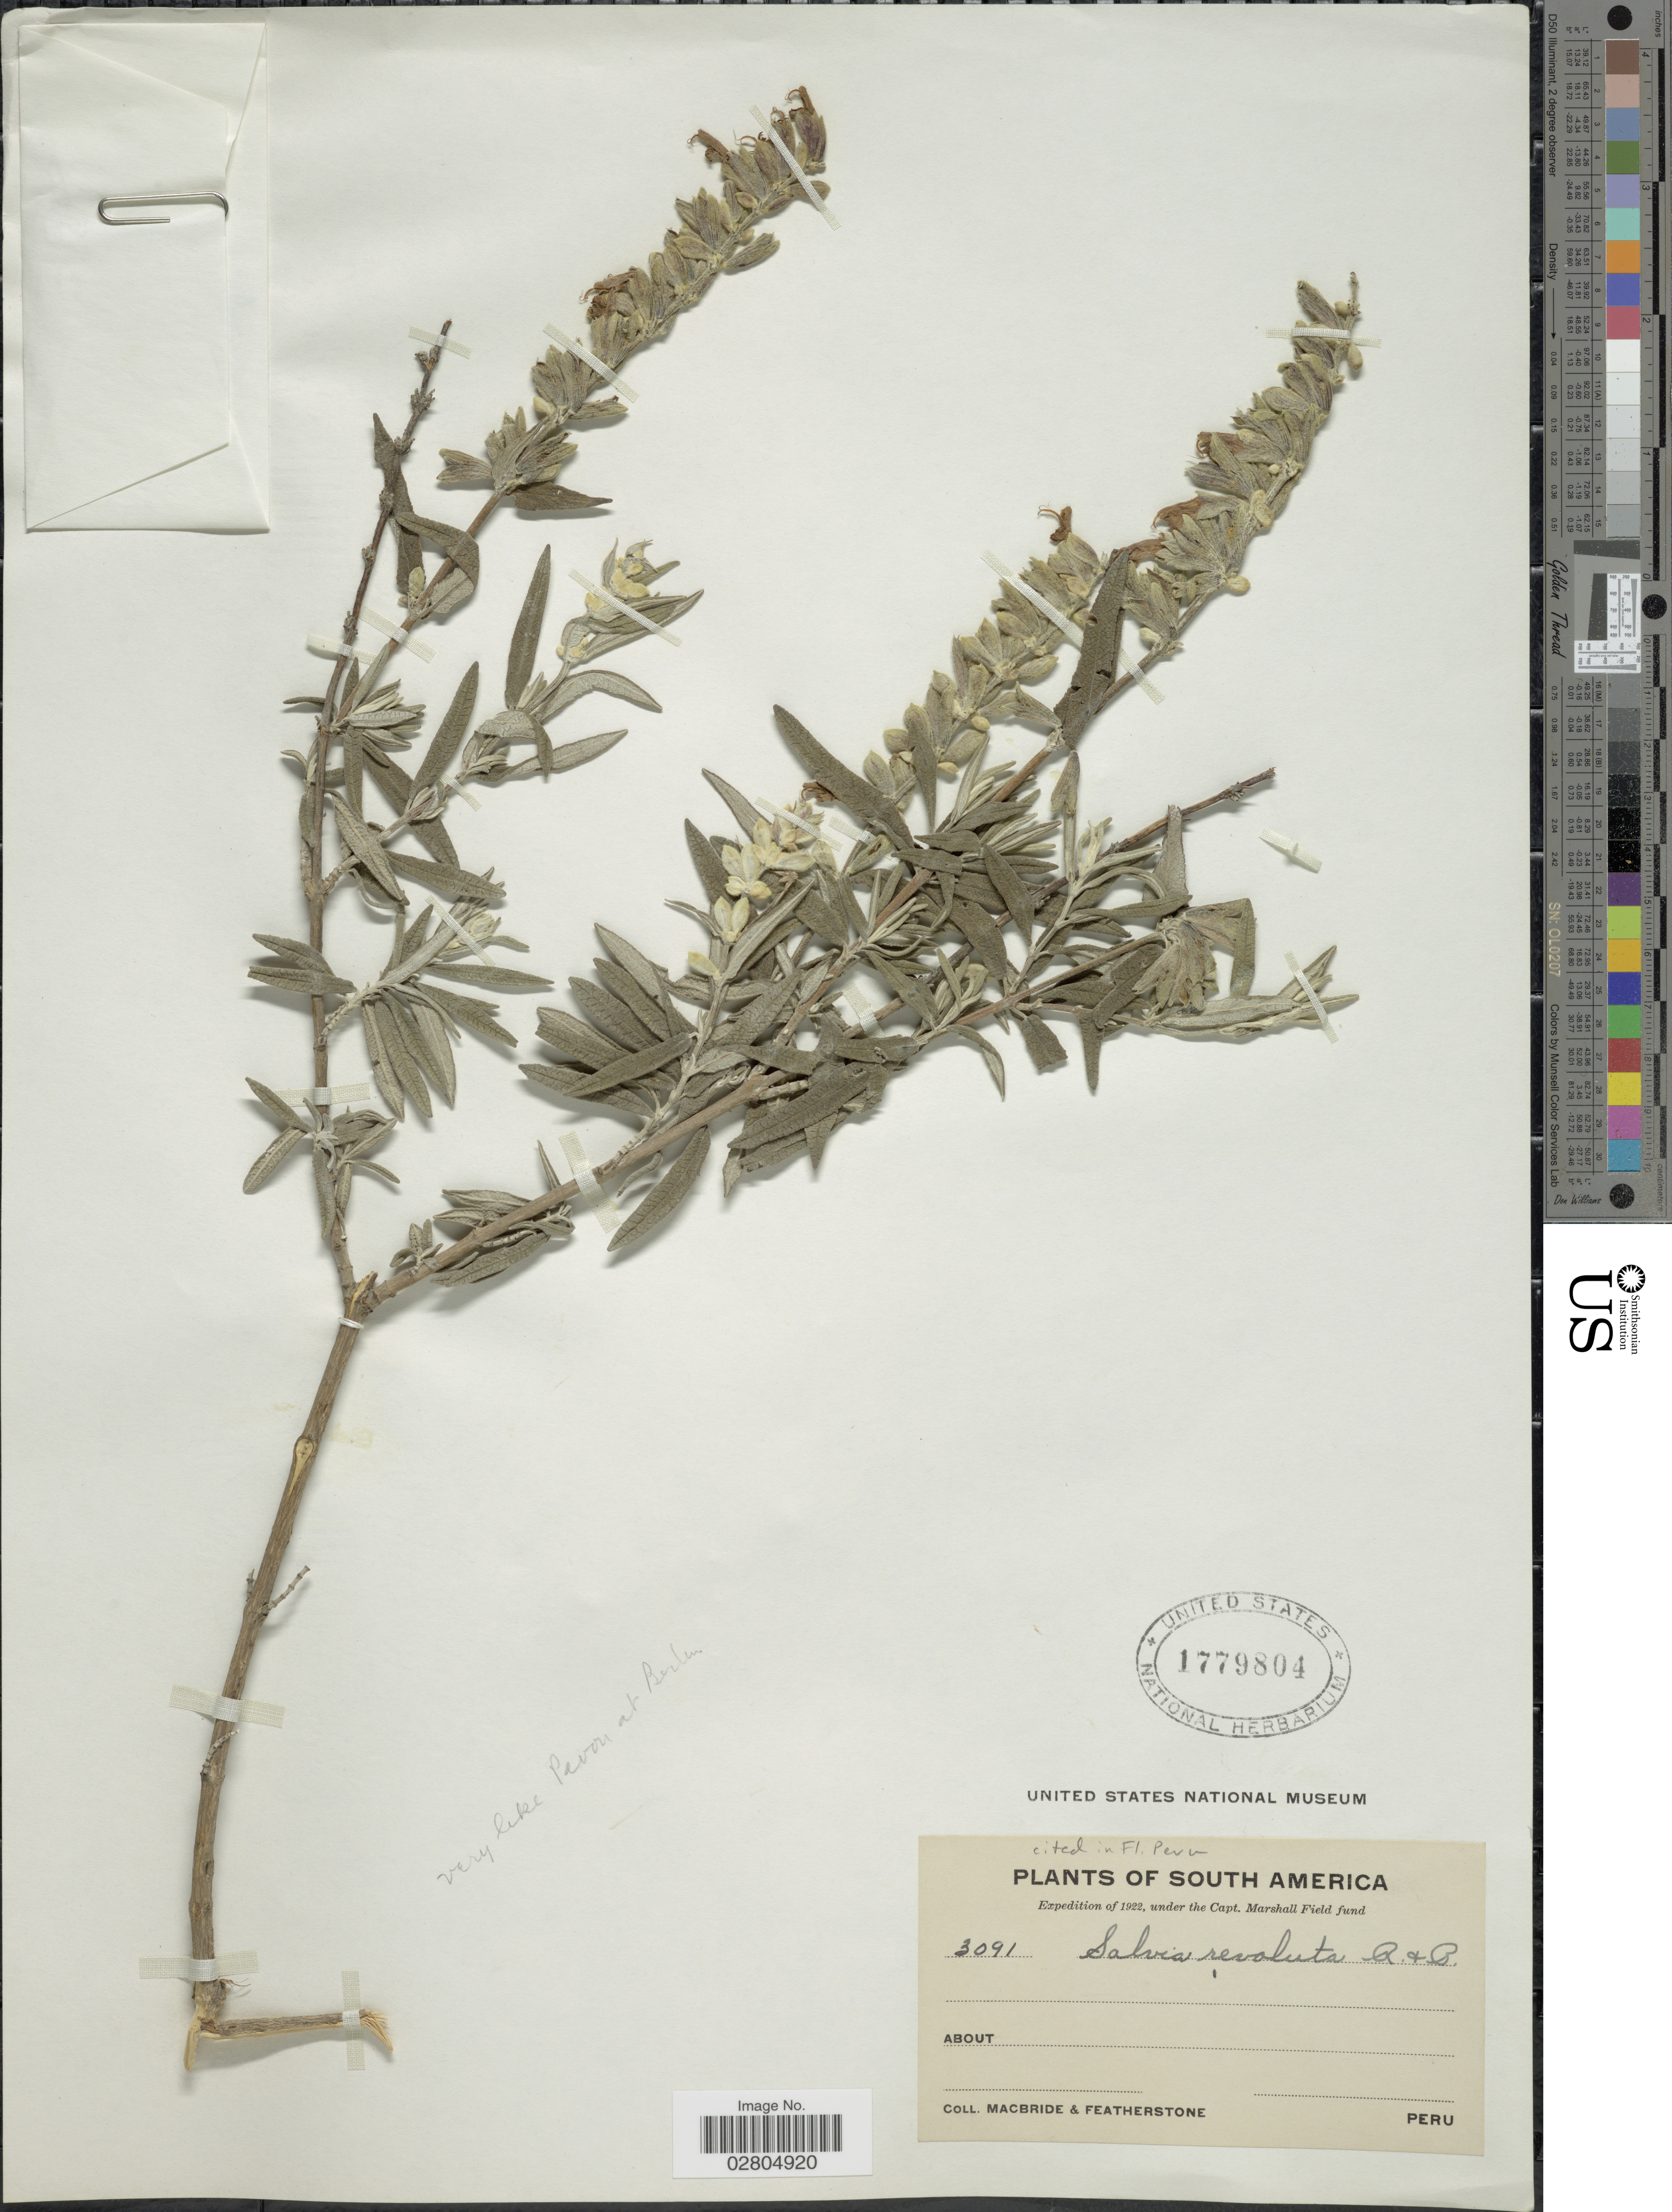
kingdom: Plantae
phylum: Tracheophyta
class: Magnoliopsida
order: Lamiales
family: Lamiaceae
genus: Salvia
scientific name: Salvia revoluta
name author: Ruiz & Pav.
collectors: Macbride, -- & -. Featherstone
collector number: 3091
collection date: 1922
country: Peru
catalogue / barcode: US 1779804